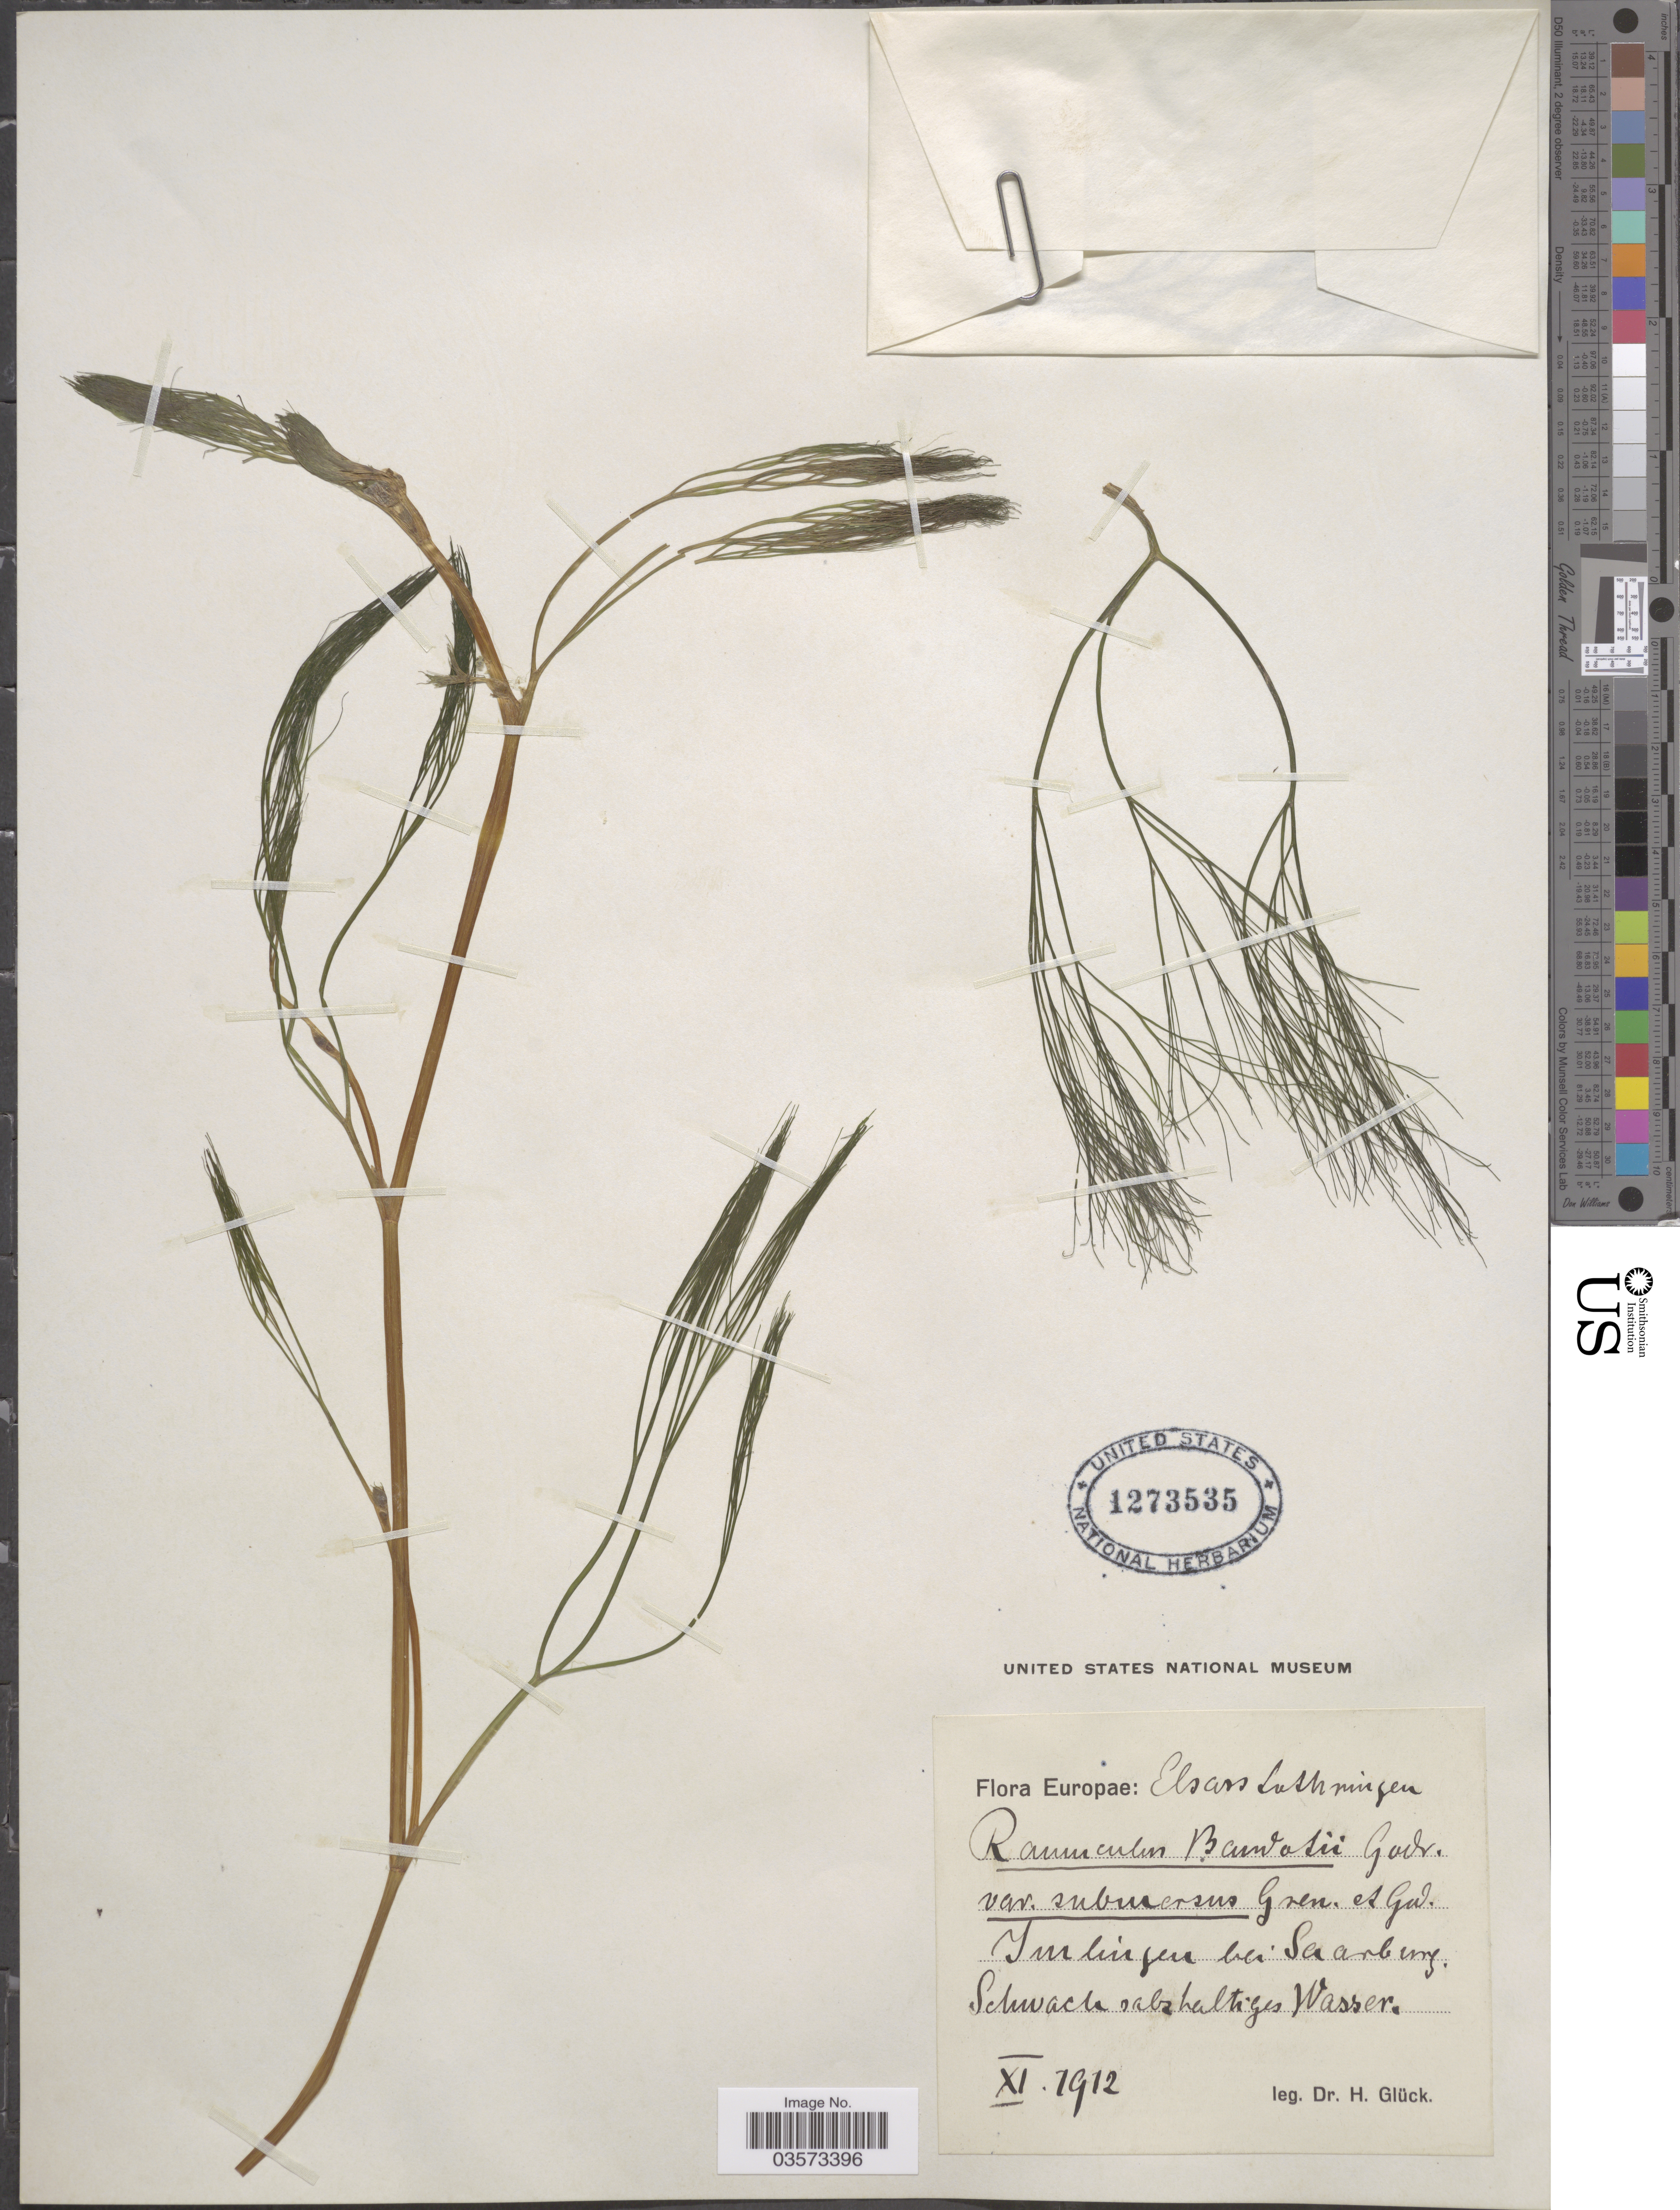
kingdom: Plantae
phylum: Tracheophyta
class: Magnoliopsida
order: Ranunculales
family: Ranunculaceae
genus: Ranunculus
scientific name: Ranunculus baudotii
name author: Godr.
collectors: H. Glück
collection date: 1912-11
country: France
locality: Elsass Luthningen. Im lingen bei Saarberg Schwack salzhaltiges Wasser. Europae.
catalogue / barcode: US 1273535